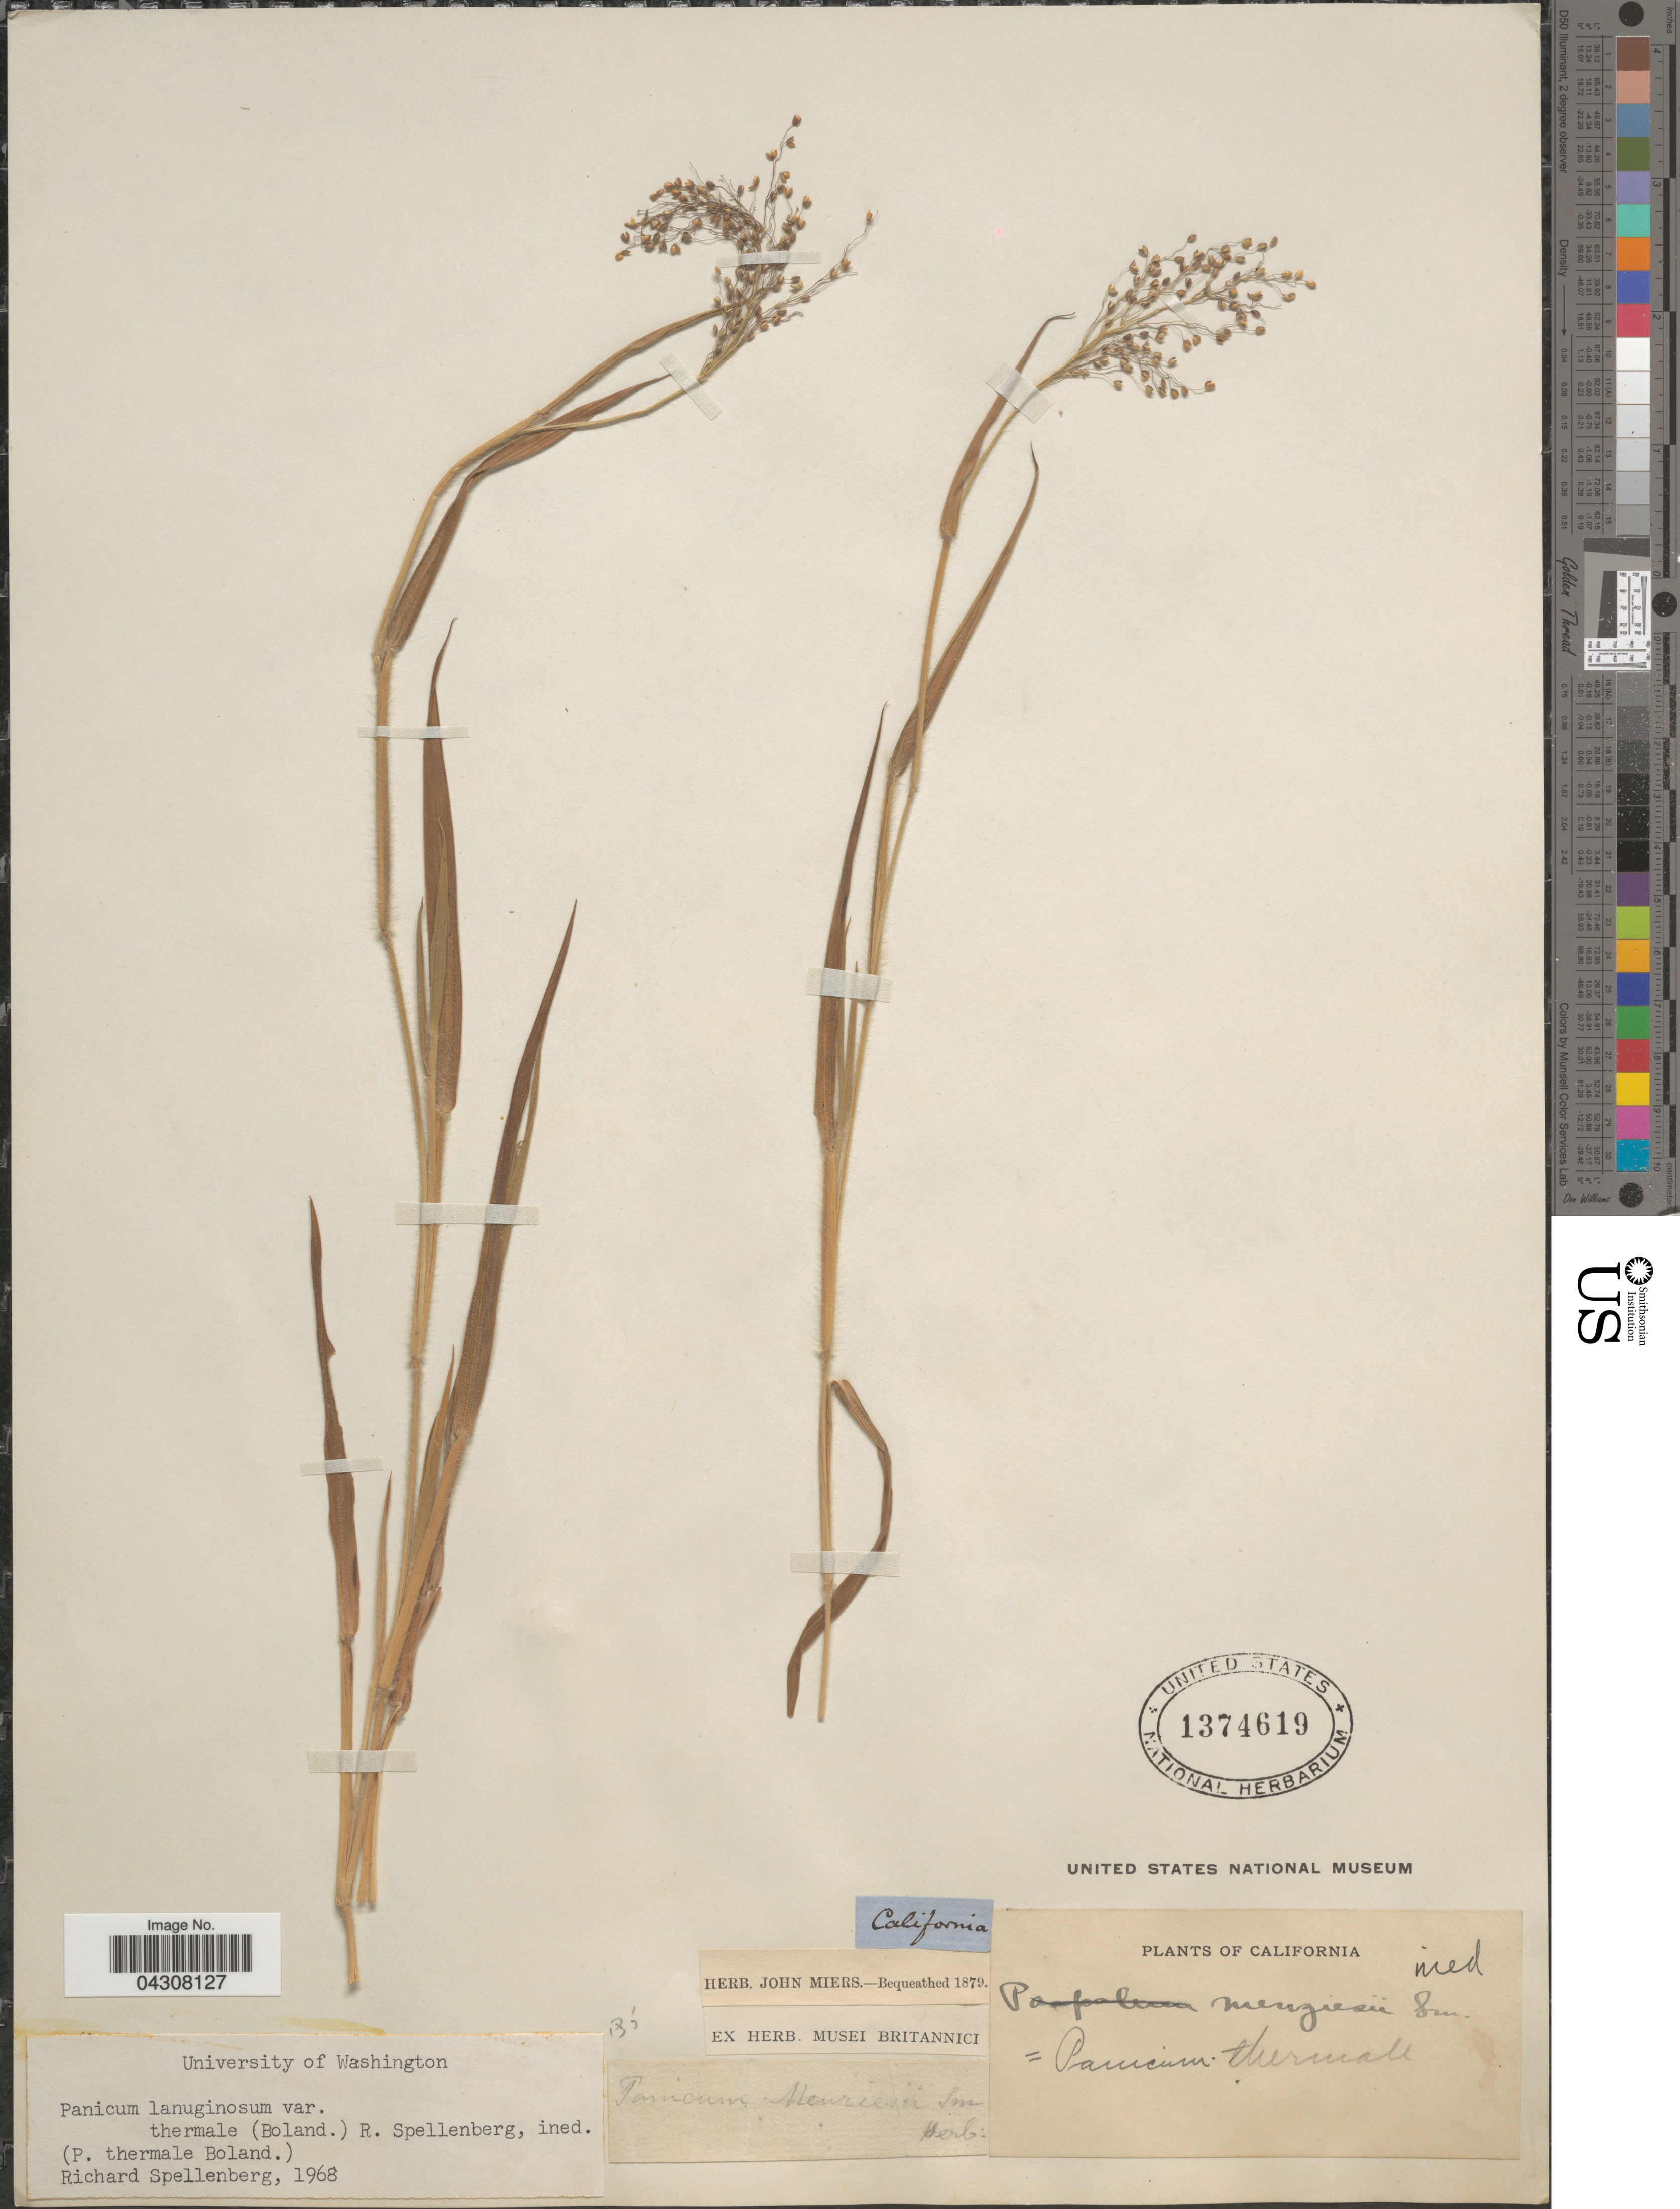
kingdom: Plantae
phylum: Tracheophyta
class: Liliopsida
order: Poales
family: Poaceae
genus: Dichanthelium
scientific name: Dichanthelium acuminatum var. acuminatum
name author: (Sw.) Gould & C.A. Clark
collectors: ex herb. John Miers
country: United States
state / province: California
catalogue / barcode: US 1374619